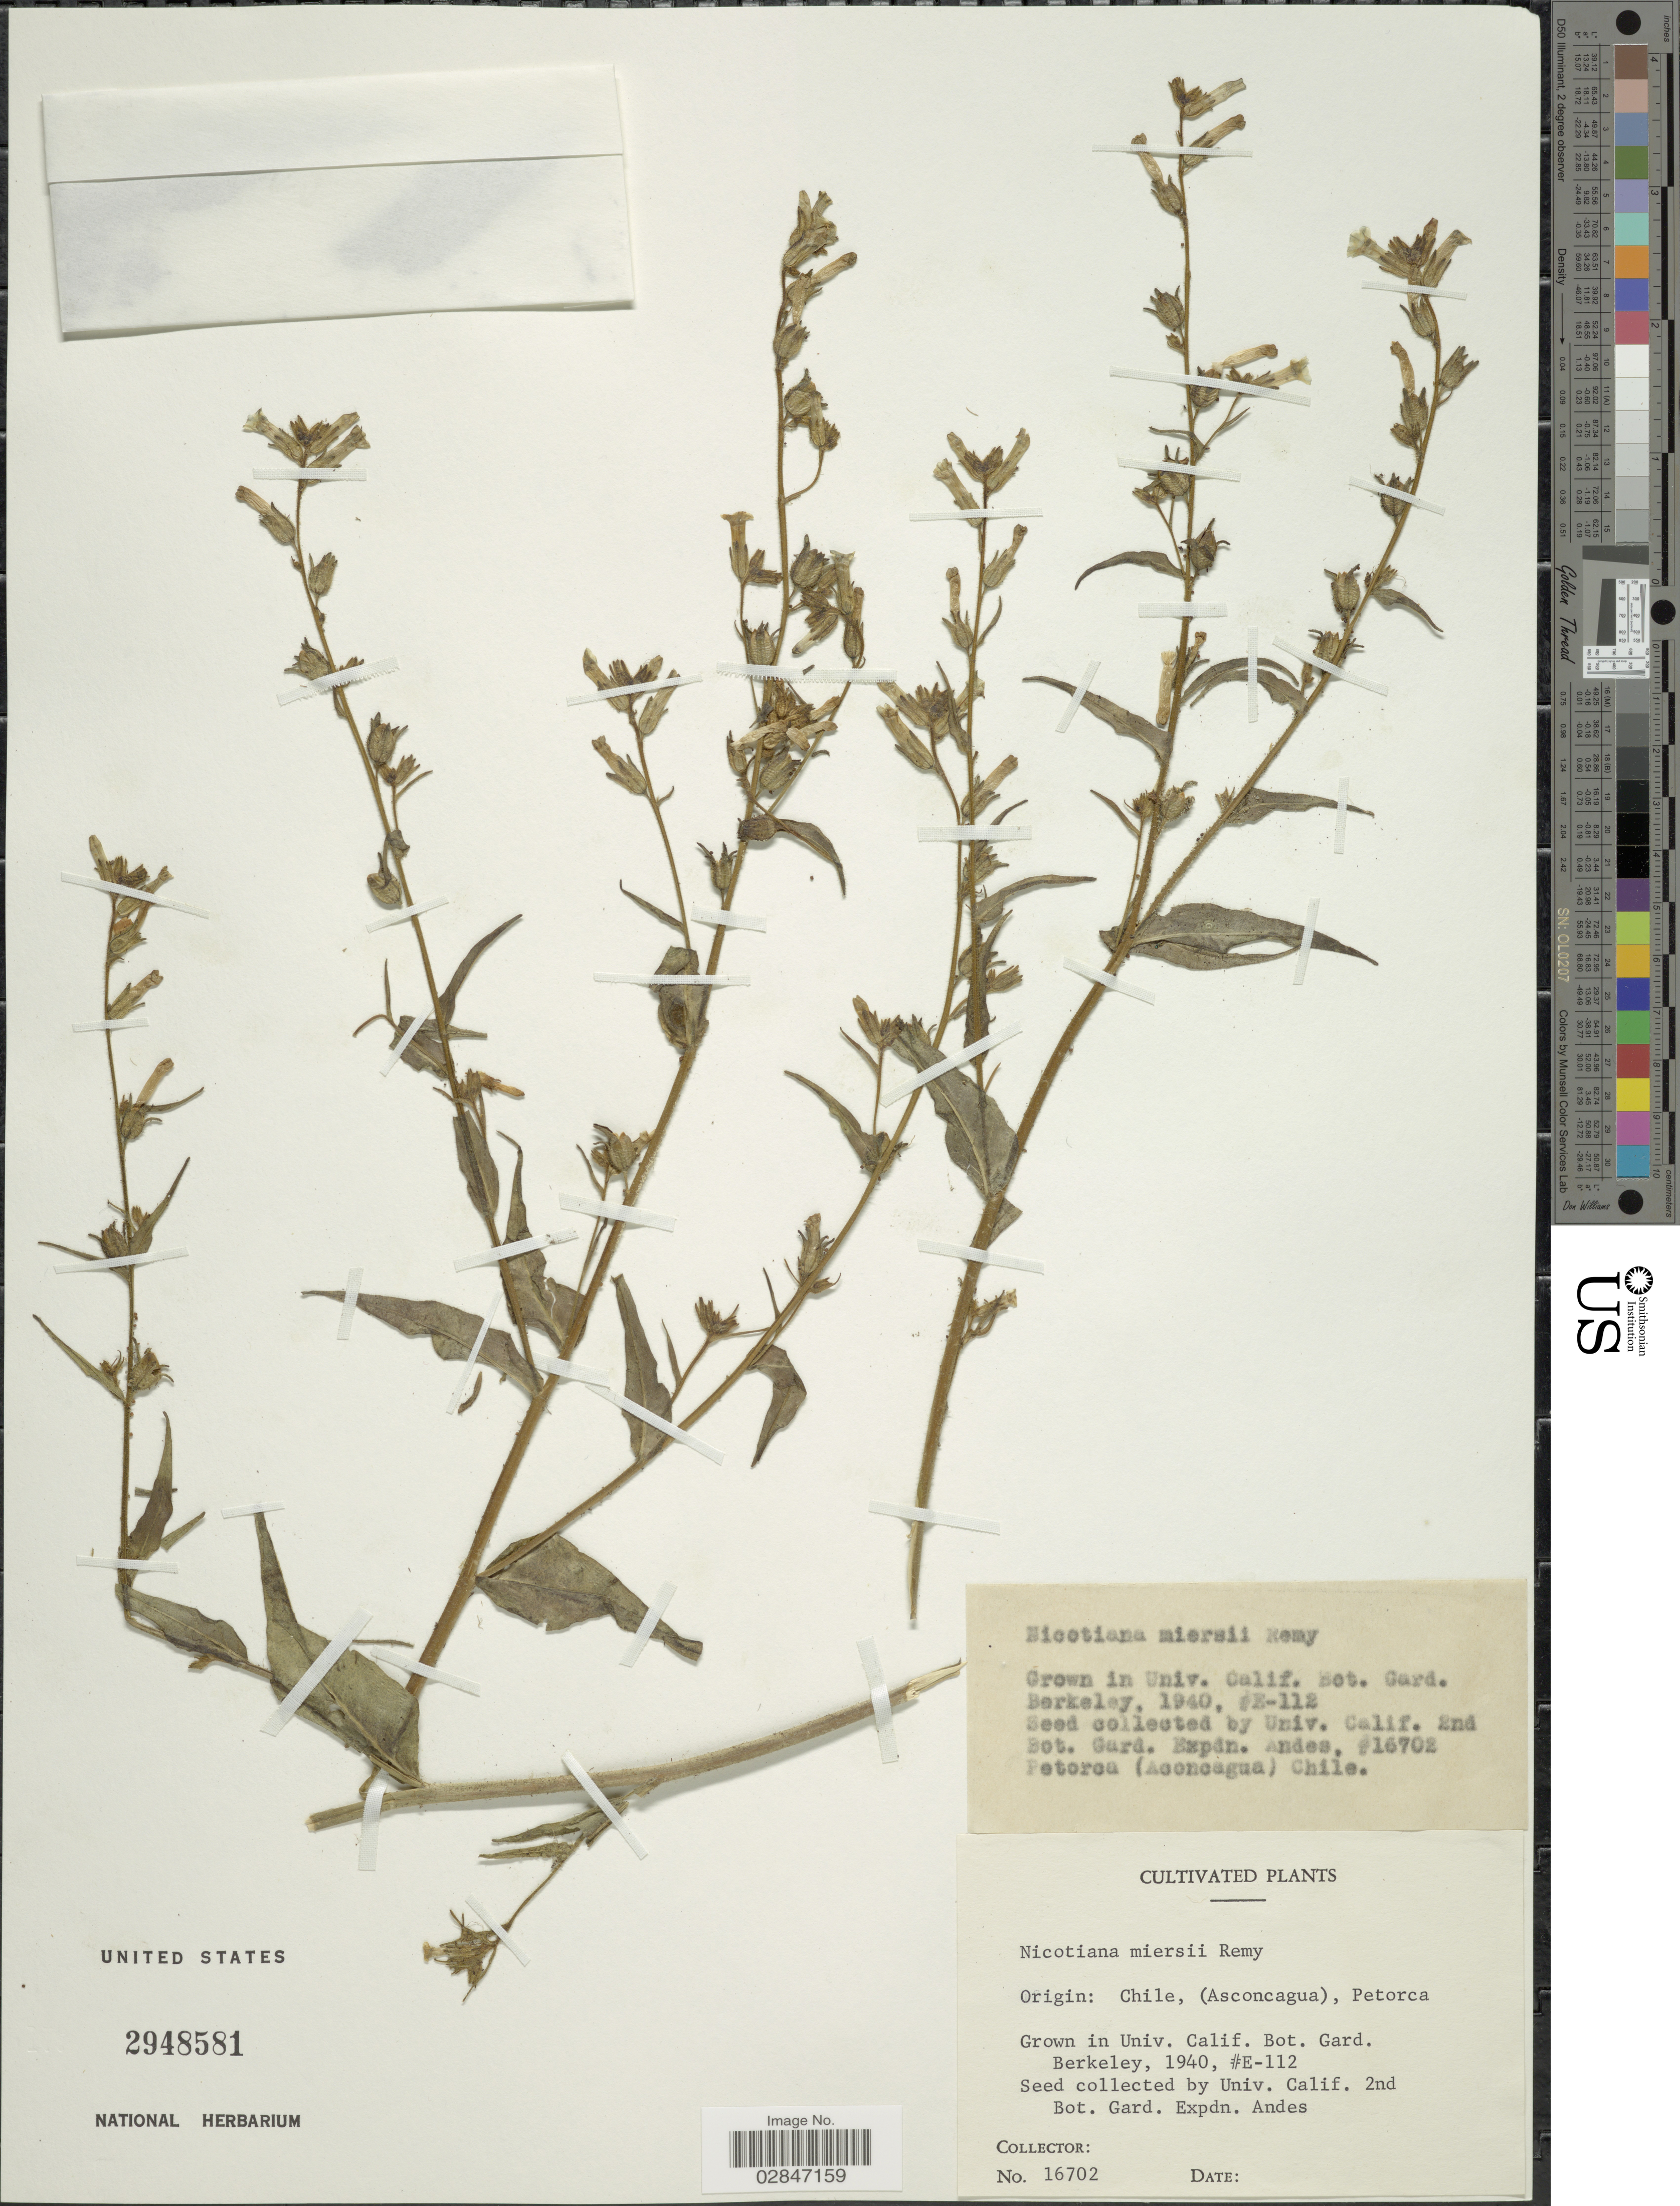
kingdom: Plantae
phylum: Tracheophyta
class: Magnoliopsida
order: Solanales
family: Solanaceae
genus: Nicotiana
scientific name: Nicotiana miersii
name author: J. Rémy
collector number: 16702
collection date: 1940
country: United States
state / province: California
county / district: Alameda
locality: Grown in Univ, Calif. Bot. Gard. Berkeley. #E-112.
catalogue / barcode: US 2948581